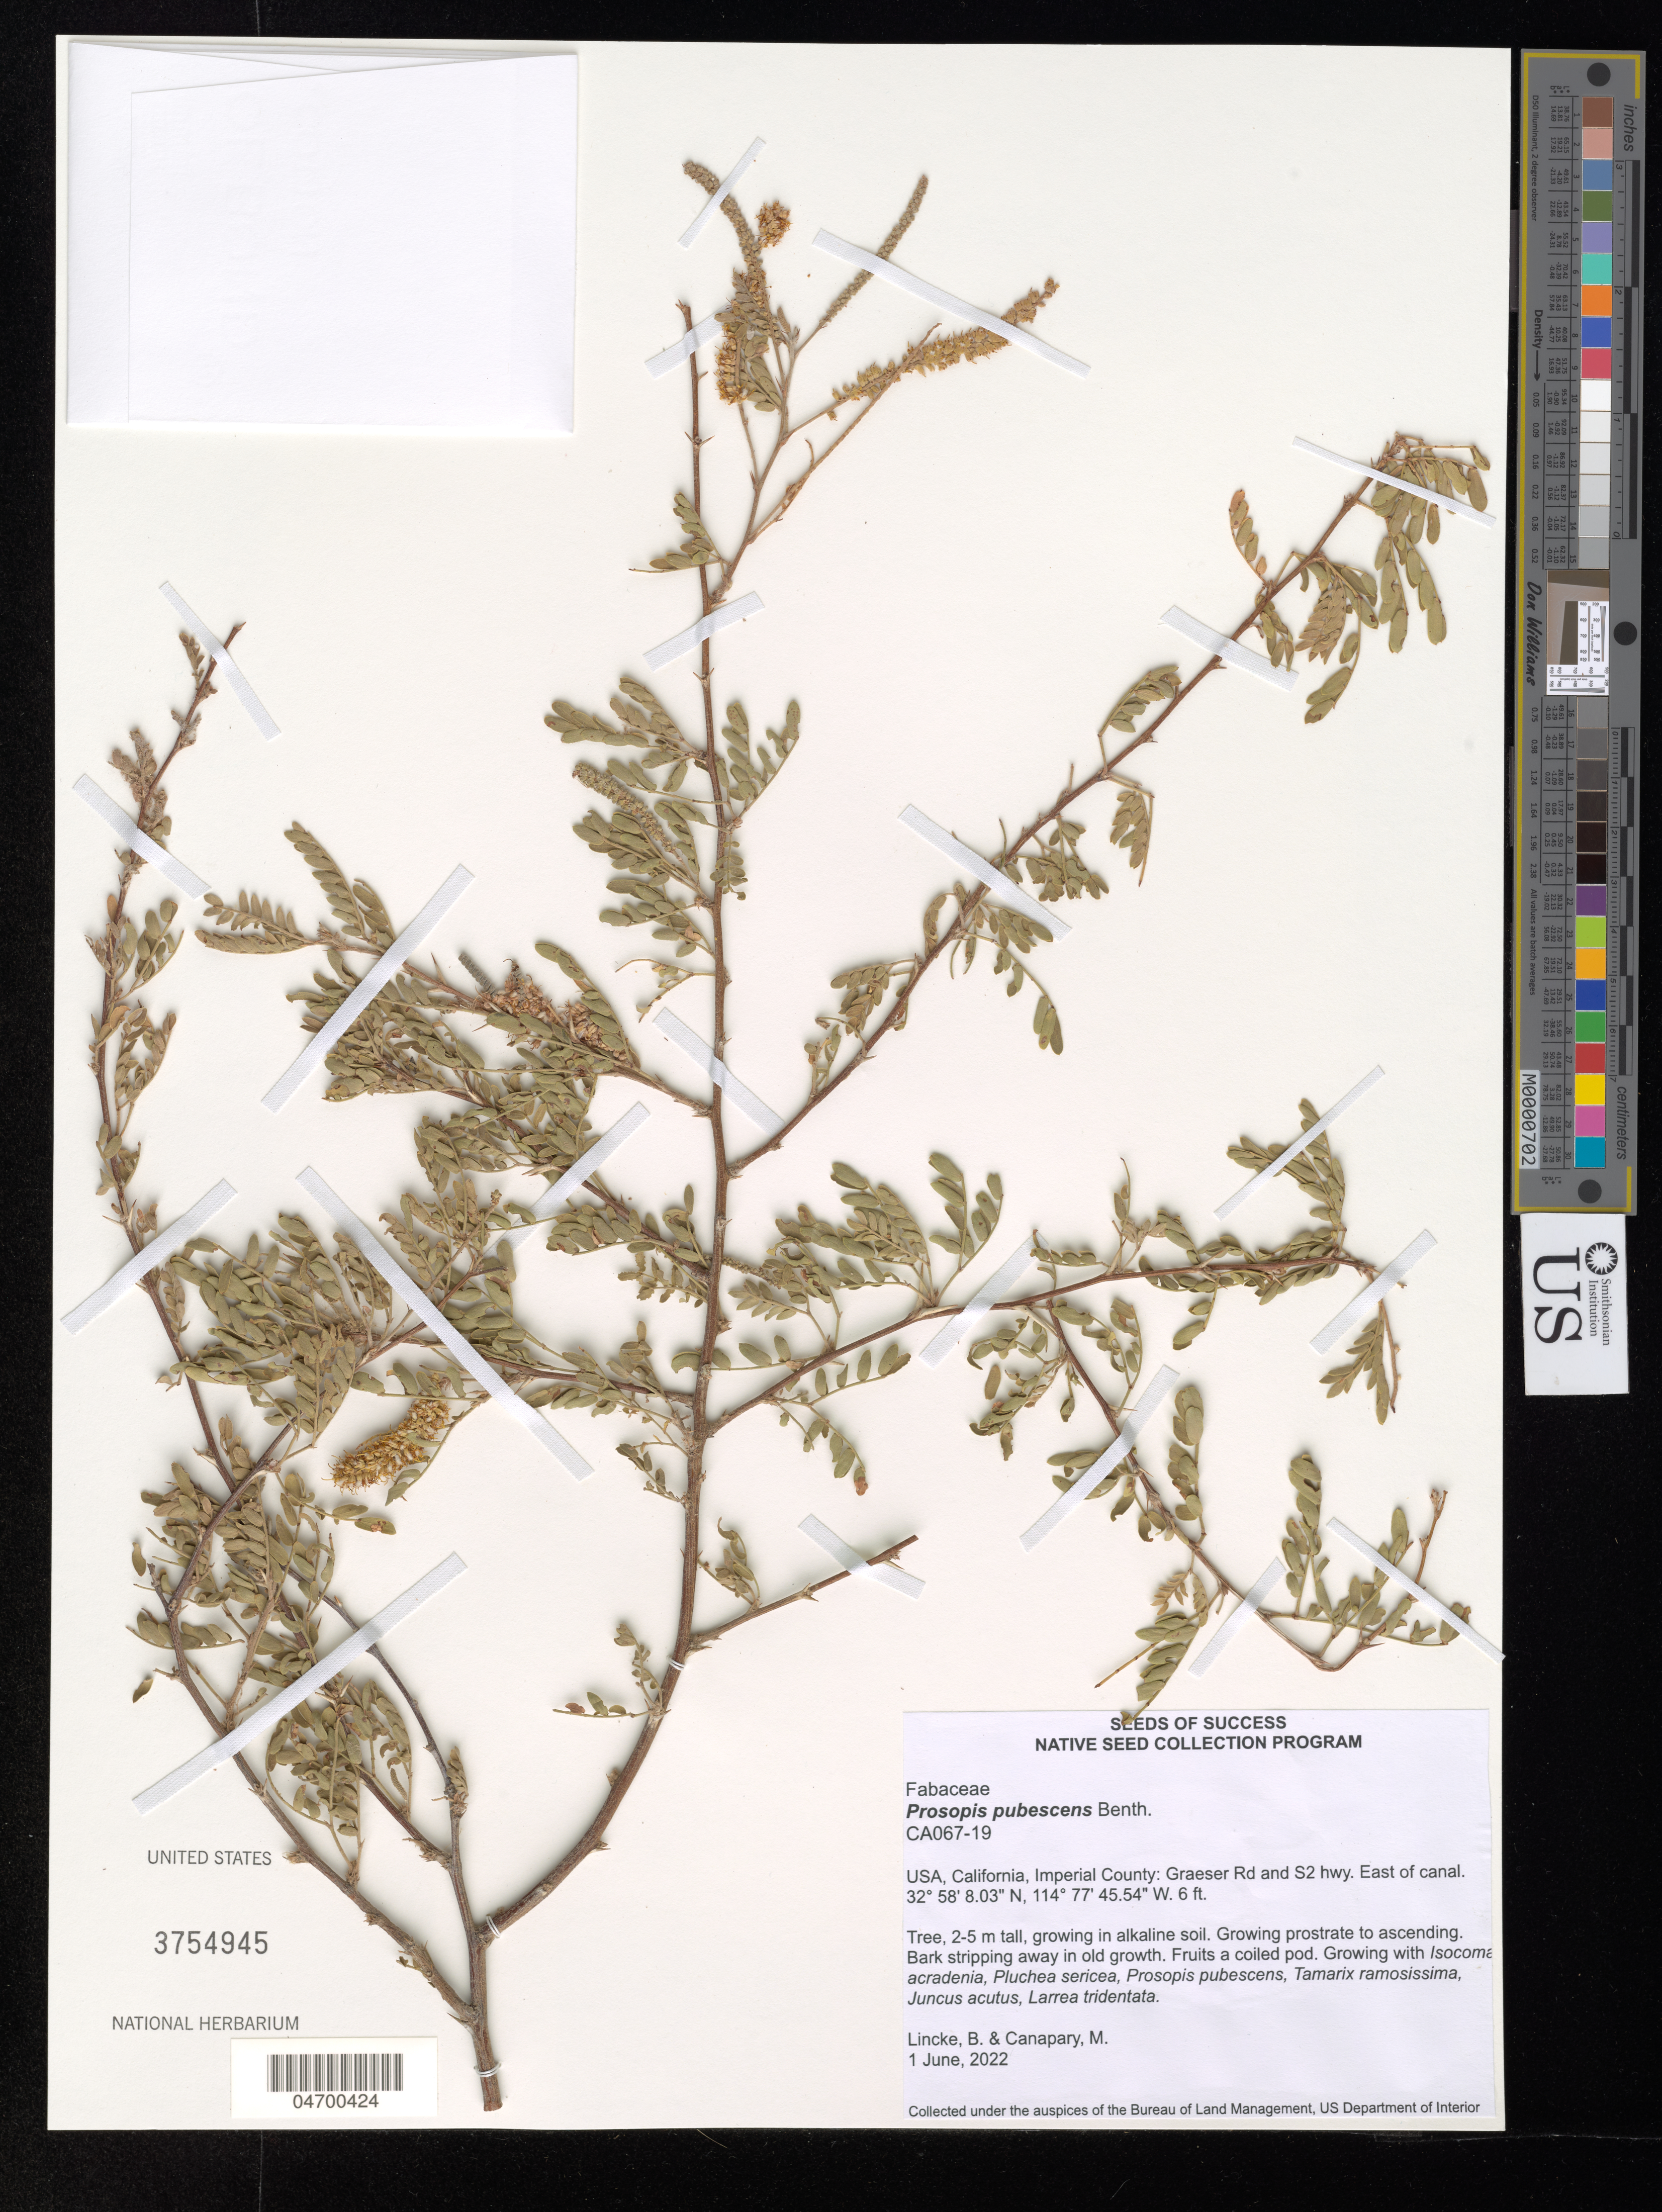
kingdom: Plantae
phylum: Tracheophyta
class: Magnoliopsida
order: Fabales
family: Fabaceae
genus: Prosopis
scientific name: Prosopis pubescens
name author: Benth.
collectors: B. Lincke & I. Engilis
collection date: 2022-06-01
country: United States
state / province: California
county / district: Imperial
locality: Imperial County: Graesel Rd and S2 hwy. East of canal.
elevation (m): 2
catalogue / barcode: US 3754945